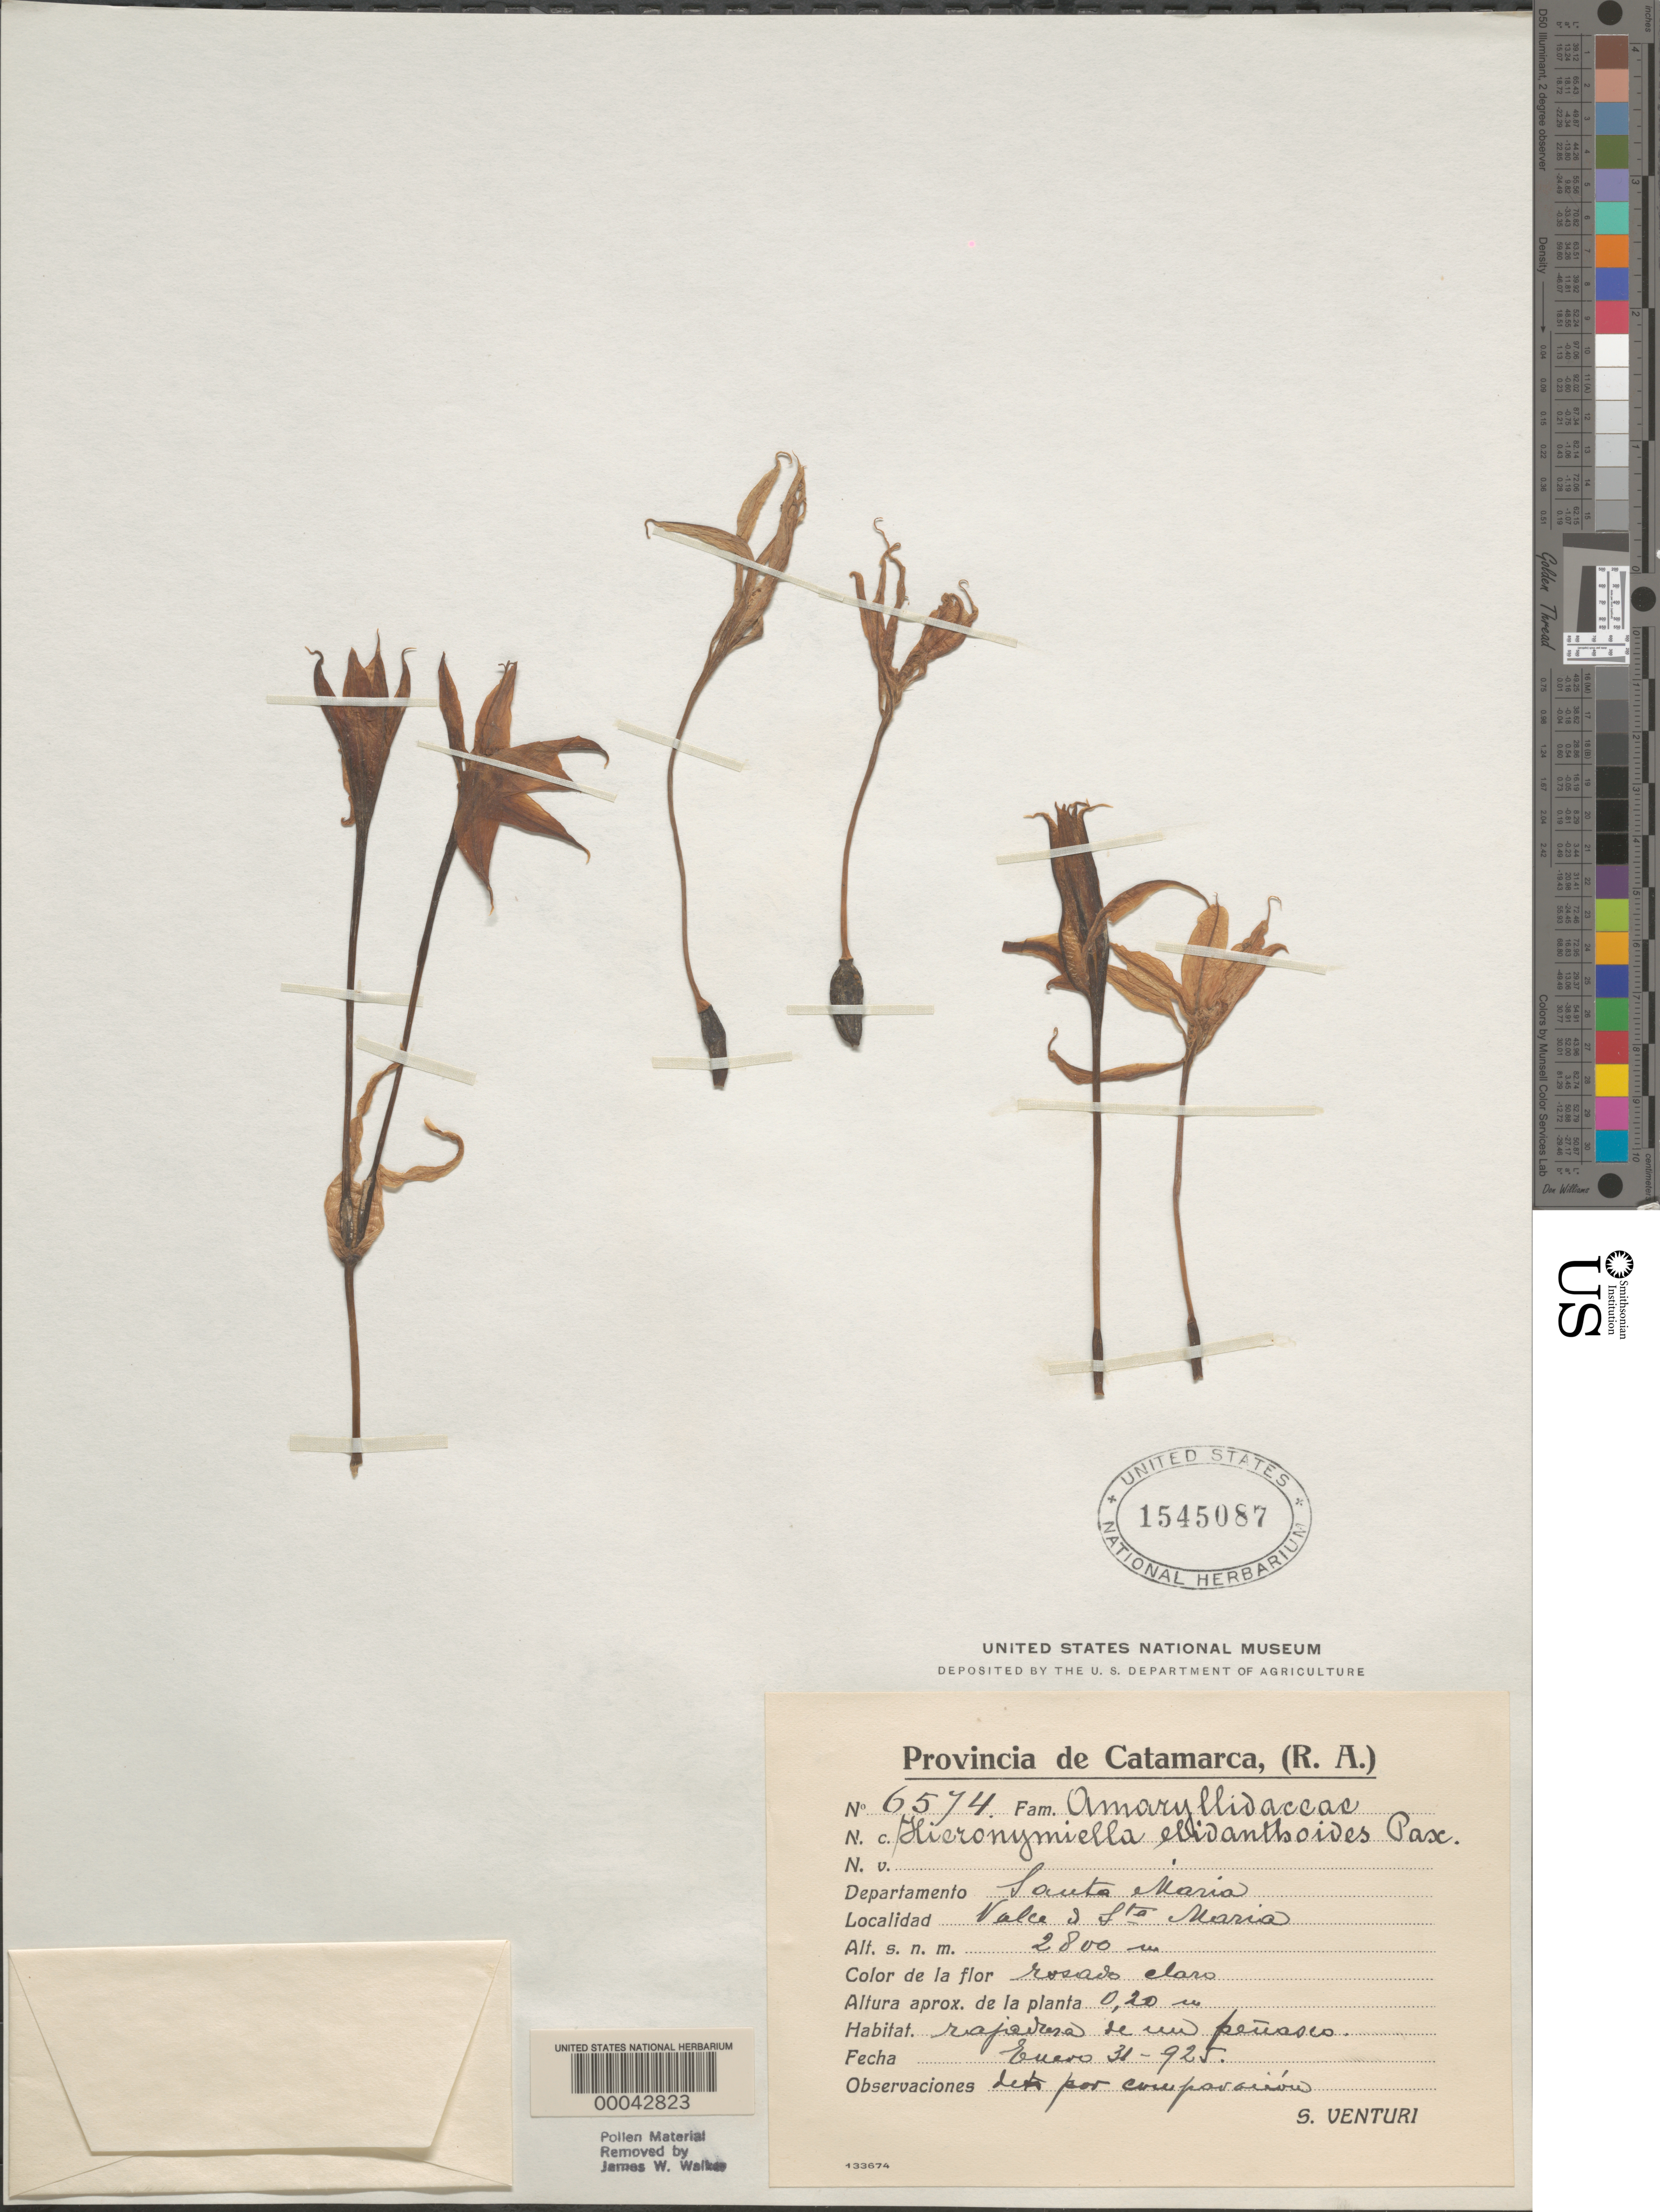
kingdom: Plantae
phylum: Tracheophyta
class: Liliopsida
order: Asparagales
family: Amaryllidaceae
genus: Hieronymiella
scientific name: Hieronymiella clidanthoides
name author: Pax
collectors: S. Venturi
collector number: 6574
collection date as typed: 31 Jan 1925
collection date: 1925-01-31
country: Argentina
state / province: Catamarca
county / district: Santa María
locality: Valley of Santa Maria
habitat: Crevice of a large rock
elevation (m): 2800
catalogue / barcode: US 1545087